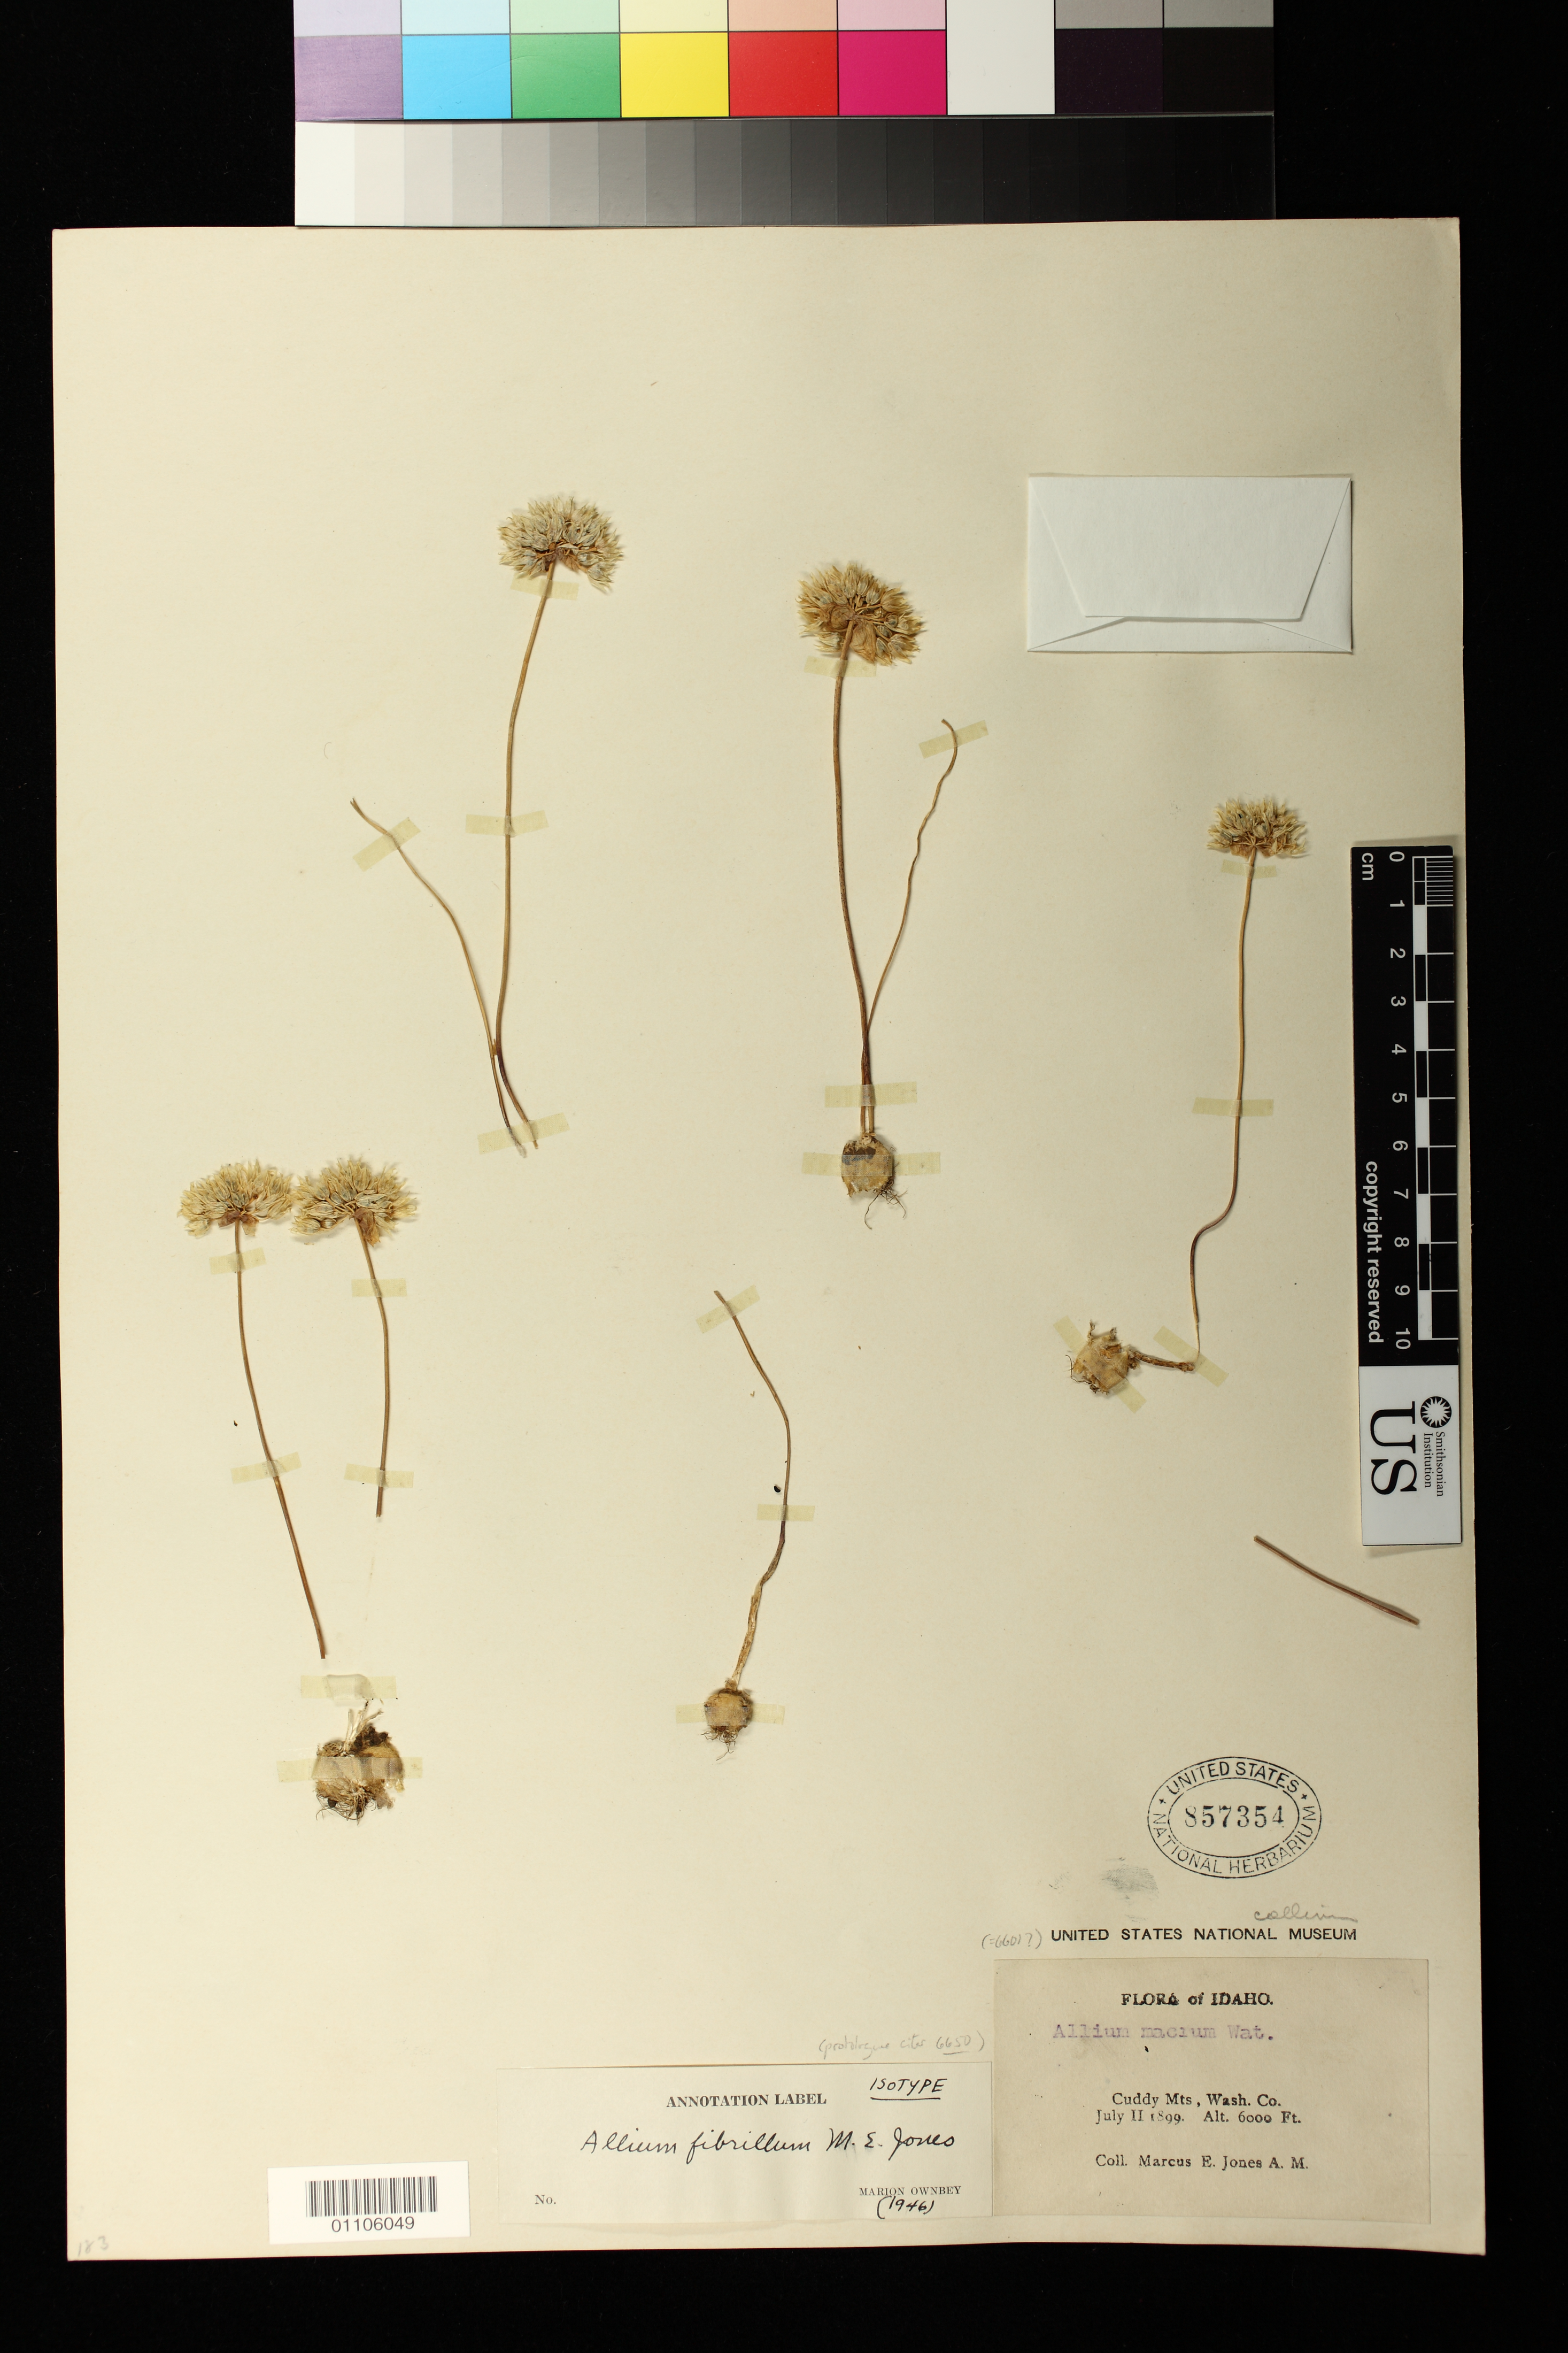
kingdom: Plantae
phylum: Tracheophyta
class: Liliopsida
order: Asparagales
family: Amaryllidaceae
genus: Allium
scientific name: Allium fibrillum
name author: M.E. Jones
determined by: Ownbey, F. Marion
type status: Possible Type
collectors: M. E. Jones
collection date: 1899-07-11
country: United States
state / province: Idaho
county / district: Washington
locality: Cuddy Mts.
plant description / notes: Annotated as "isotype" by M. Ownbey (1946). Printed label (lacking collection number) is identical to labels of Jones 6601 at other herbaria, likewise annotated as isotypes by Ownbey although protologue cites Jones 6650 and not 6601.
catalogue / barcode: US 857354